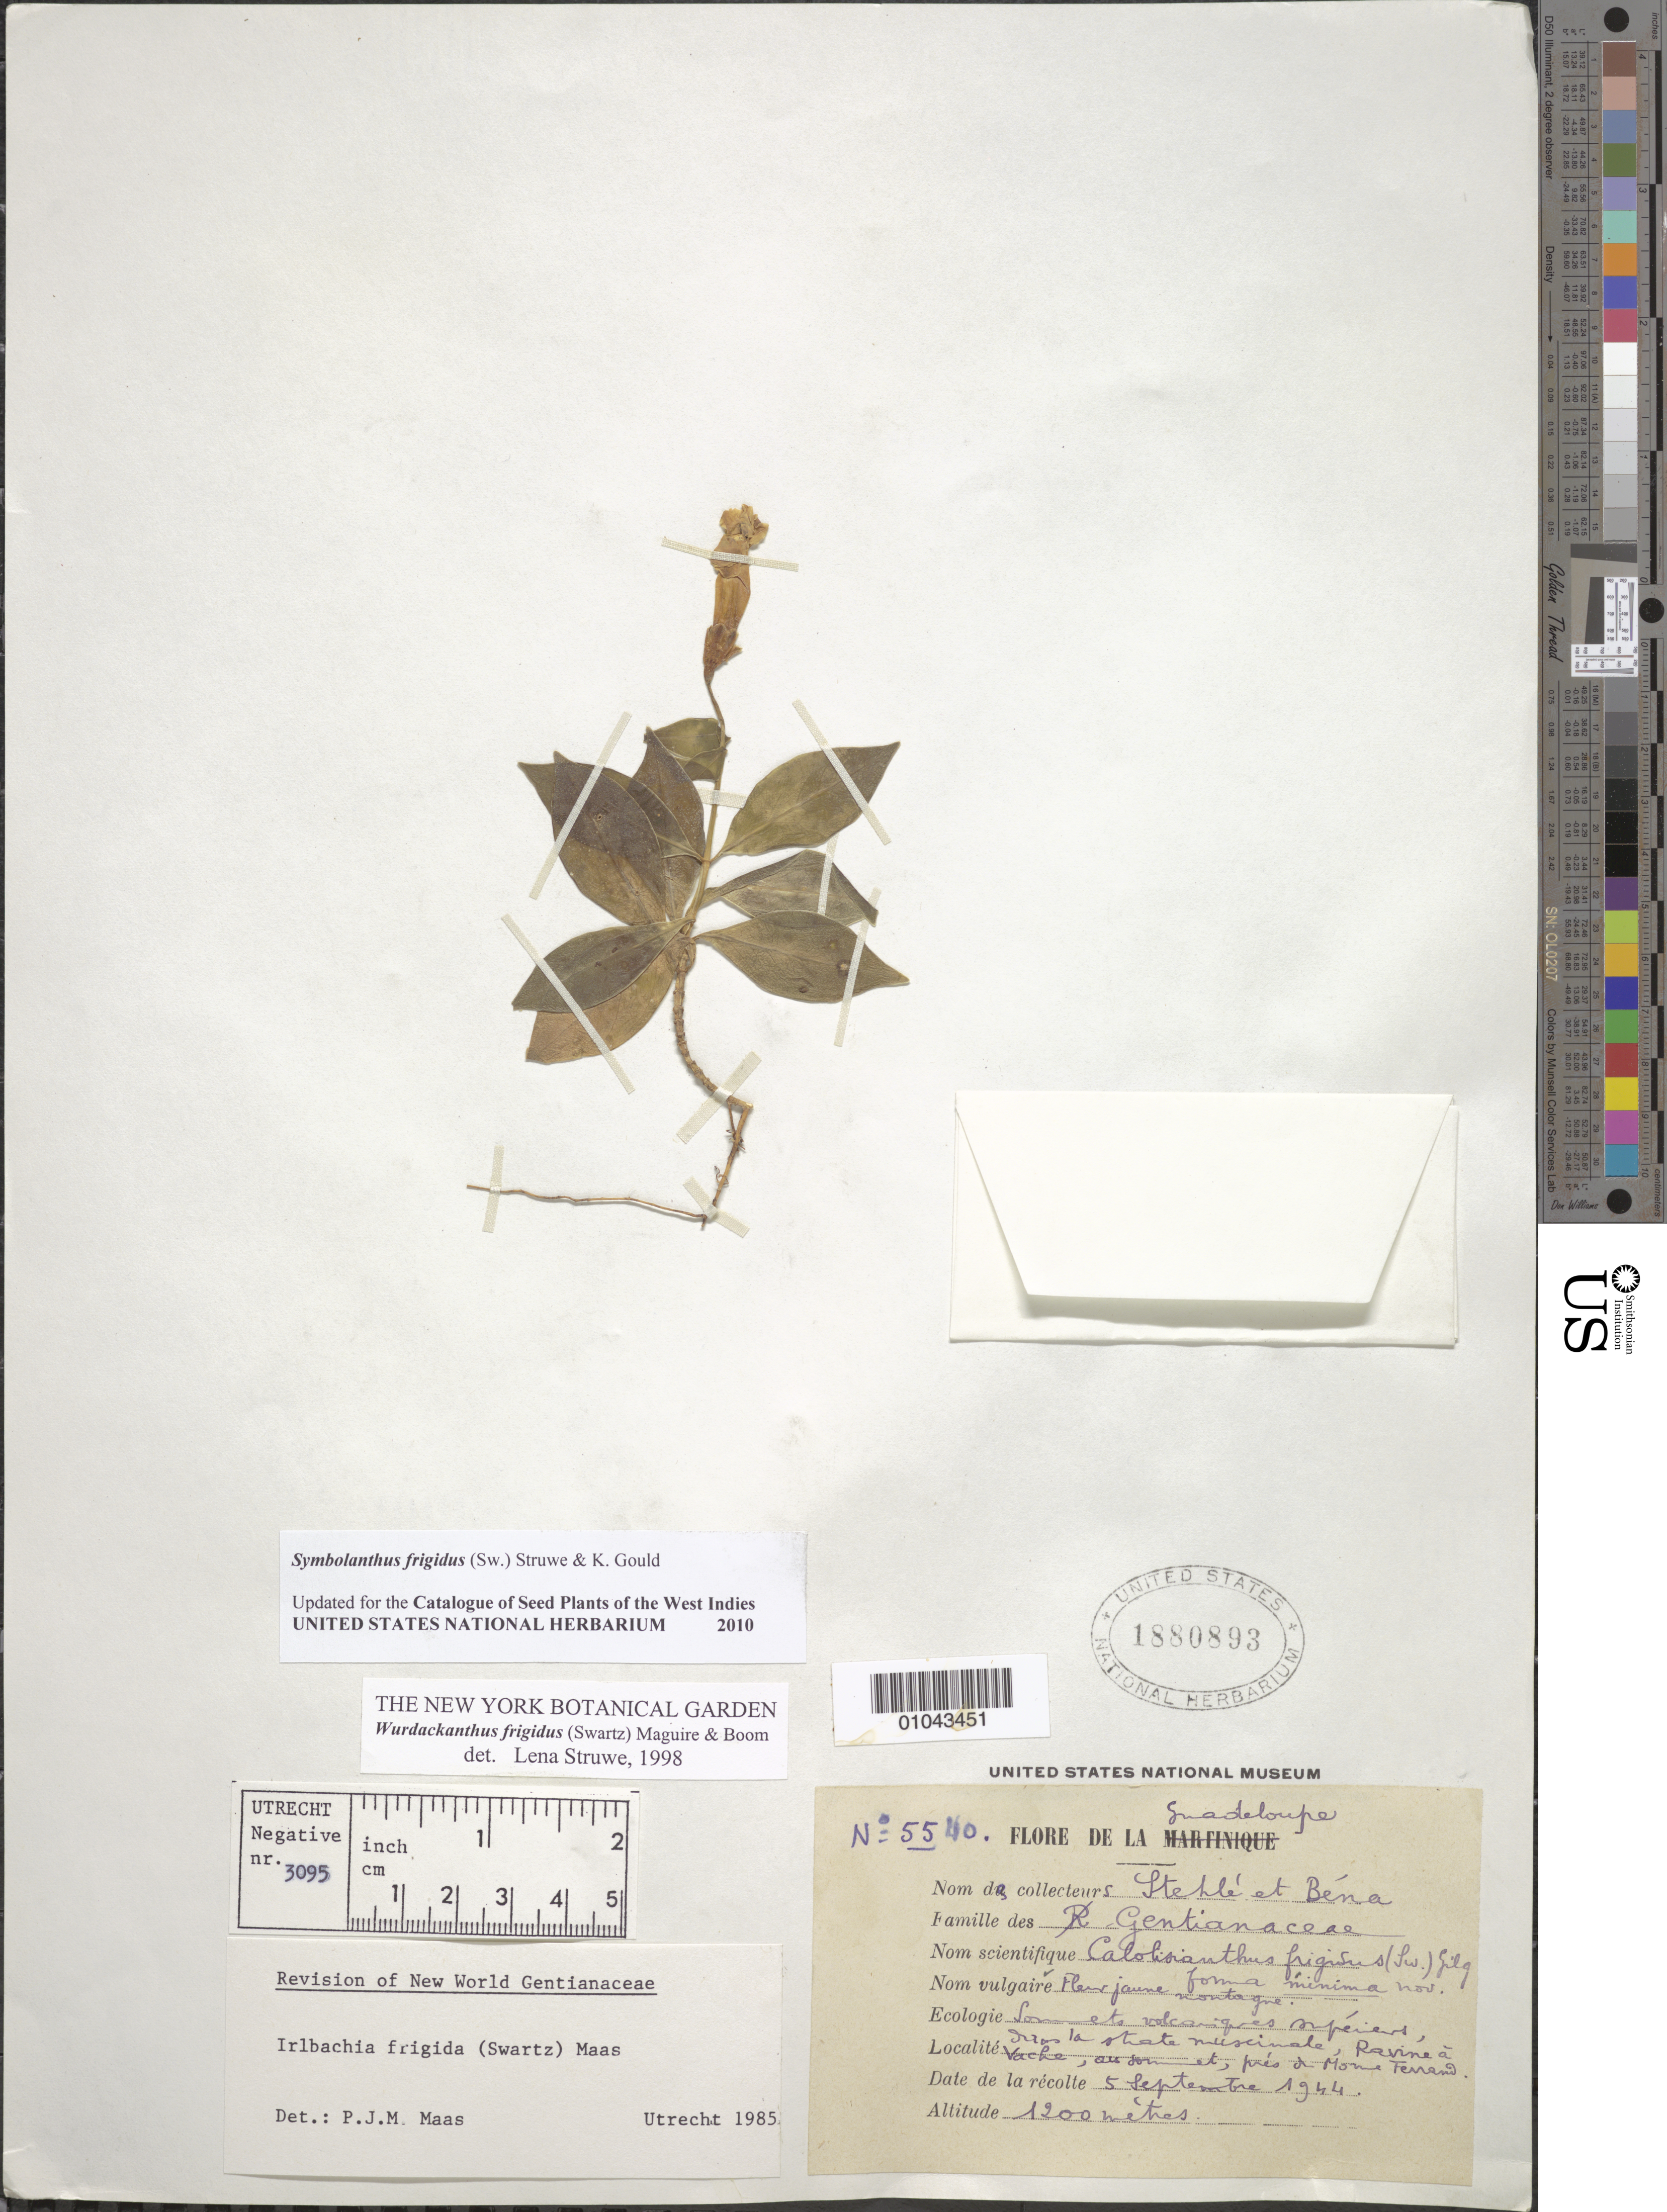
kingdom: Plantae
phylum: Tracheophyta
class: Magnoliopsida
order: Gentianales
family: Gentianaceae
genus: Symbolanthus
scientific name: Symbolanthus frigidus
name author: (Sw.) Struwe & K. R. Gould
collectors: H. Stehlé & -. Béna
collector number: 5540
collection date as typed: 05 Sep 1944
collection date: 1944-09-05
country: Guadeloupe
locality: Vache, au sommet, pré du Morne Ferrand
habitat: Ravines, sommets volcaniques supérieurs, la strate muscinale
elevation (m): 1200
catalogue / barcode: US 1880893